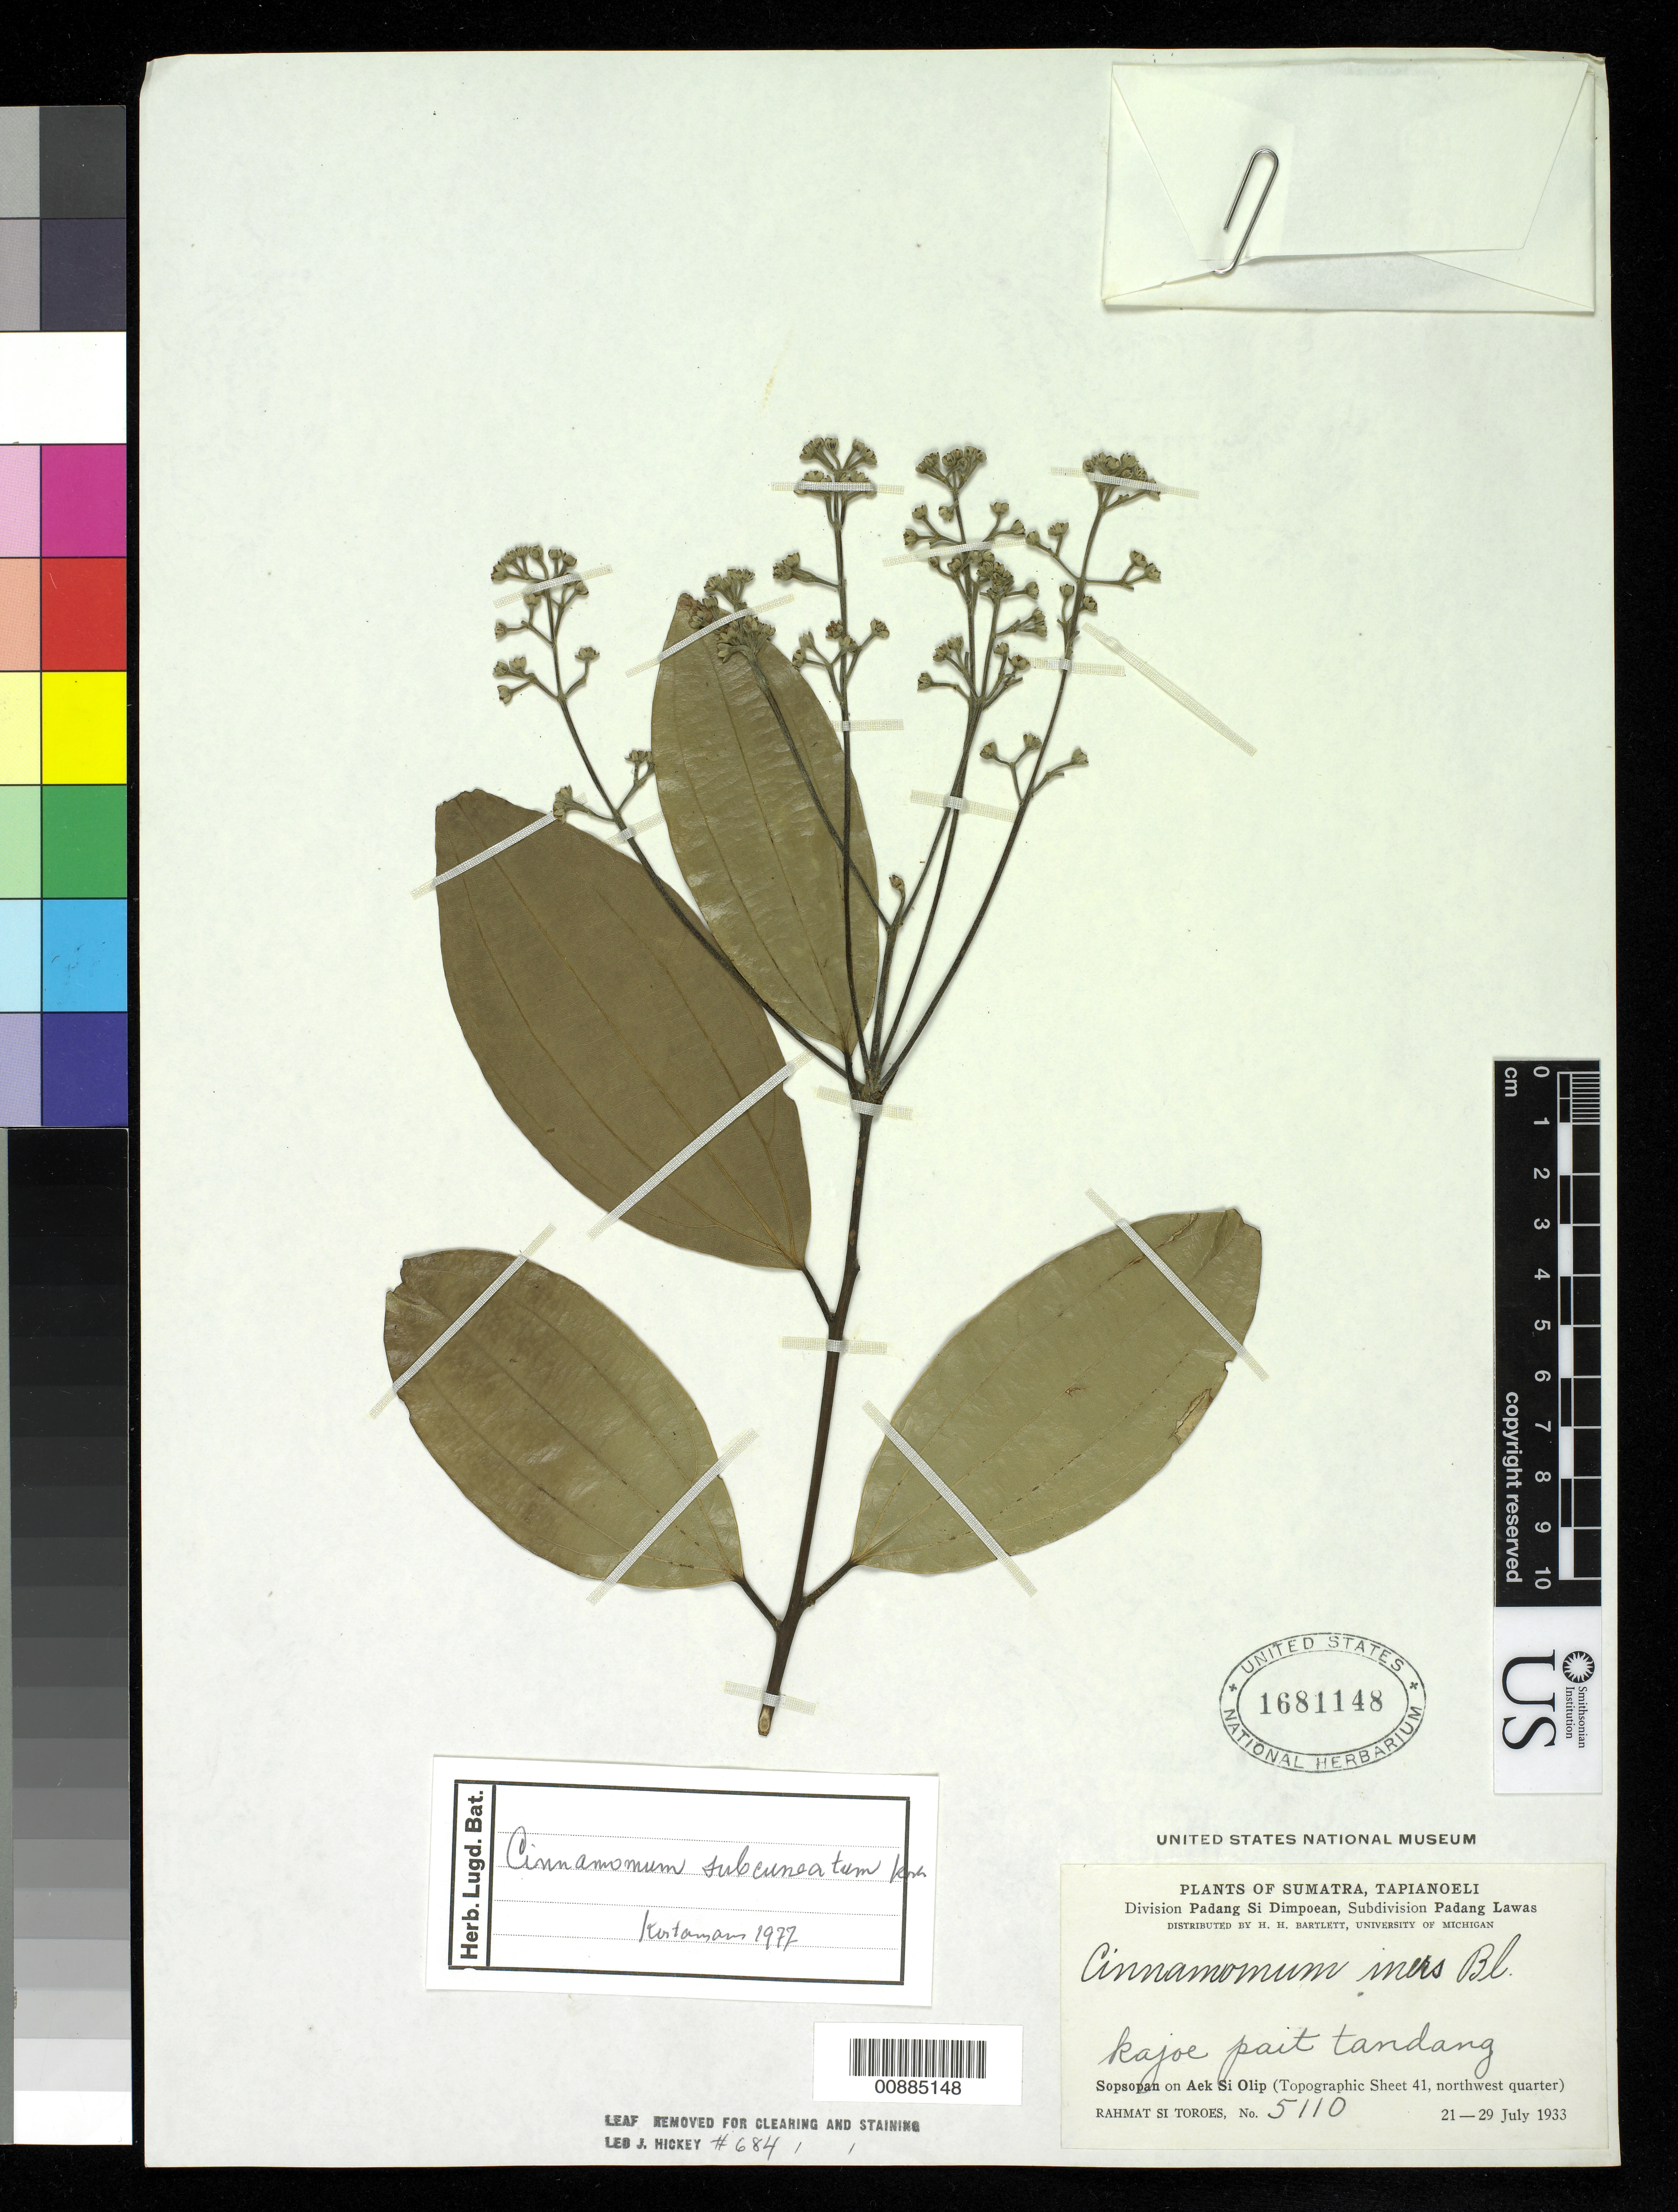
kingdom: Plantae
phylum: Tracheophyta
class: Magnoliopsida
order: Laurales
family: Lauraceae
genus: Cinnamomum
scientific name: Cinnamomum subcuneatum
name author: Miq.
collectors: Rahmat Si Boeea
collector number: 5110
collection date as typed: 21 Jul 1933 to 29 Jul 1933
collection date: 1933-07-21/1933-07-29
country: Indonesia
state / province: Sumatra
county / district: Sumatera Utara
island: Sumatra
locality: Sibola (Tapianoeli); Sopsopan on Aek Si Olip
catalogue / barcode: US 1681148